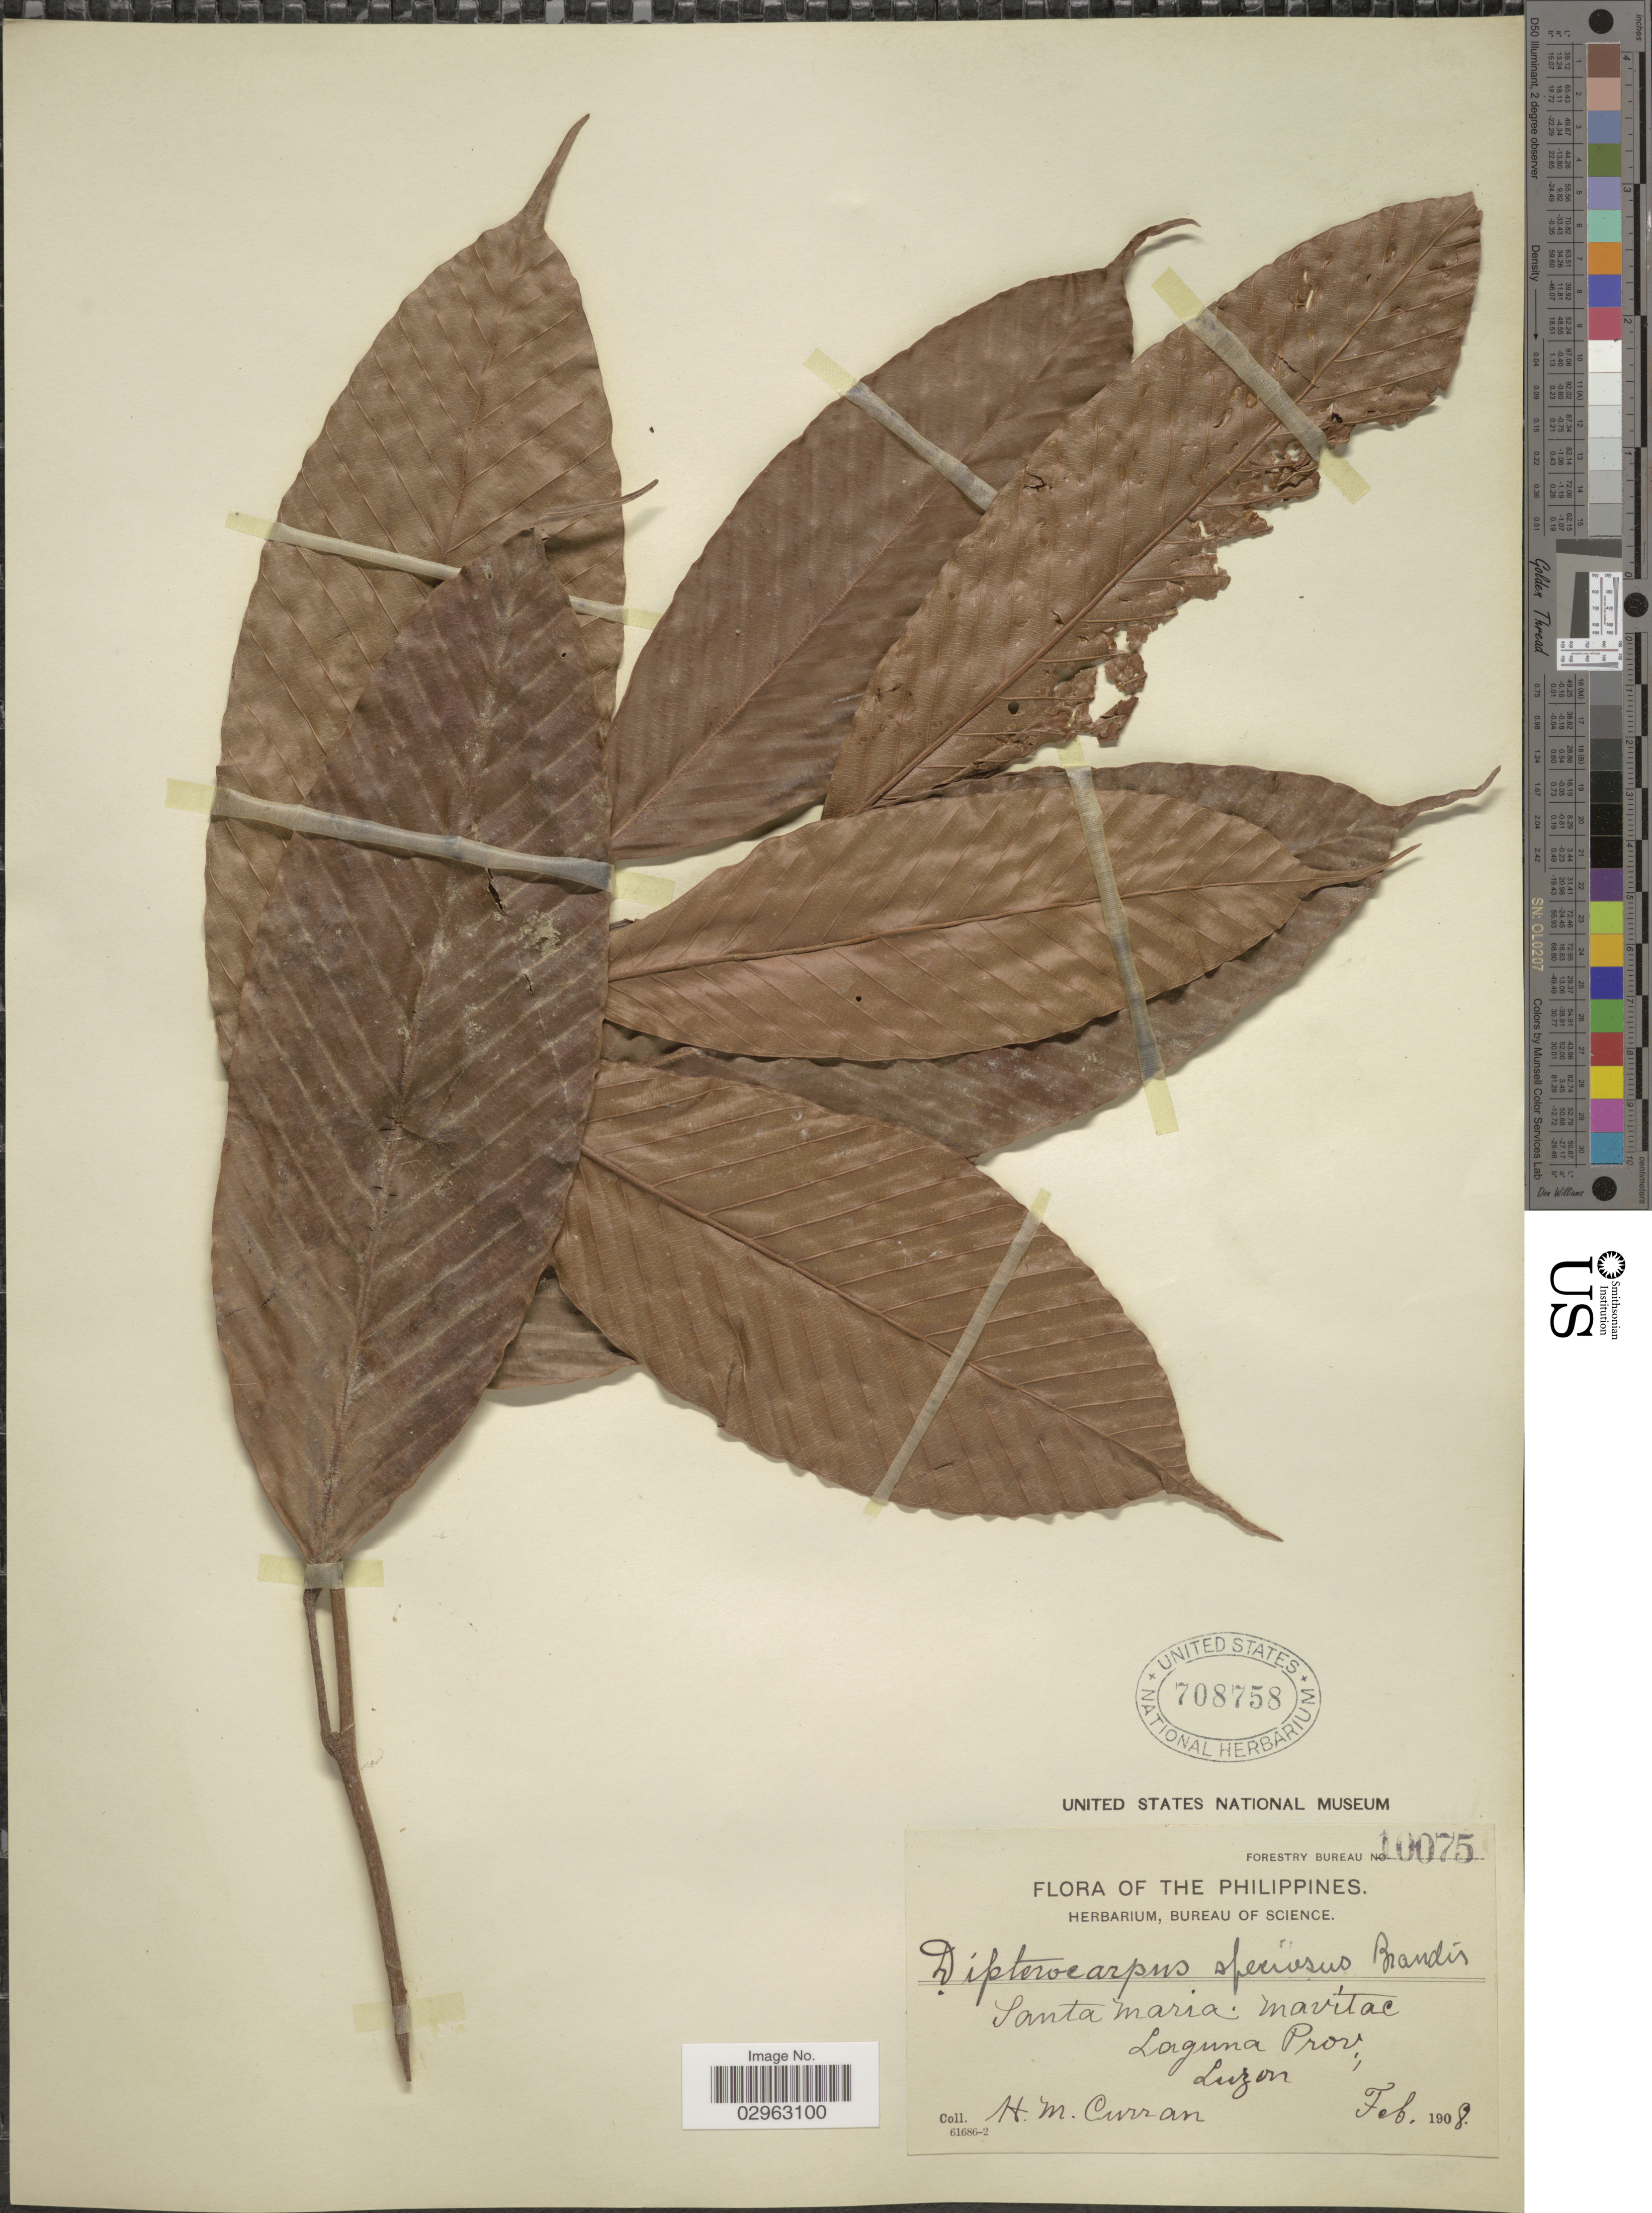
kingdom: Plantae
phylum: Tracheophyta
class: Magnoliopsida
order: Malvales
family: Dipterocarpaceae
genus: Dipterocarpus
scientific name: Dipterocarpus speciosus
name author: Brandis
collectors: H. M. Curran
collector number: Forestry Bureau 10075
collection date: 1908-02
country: Philippines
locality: Santa Maria. Mavitac, Laguna Prov. Luzon.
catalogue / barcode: US 708758